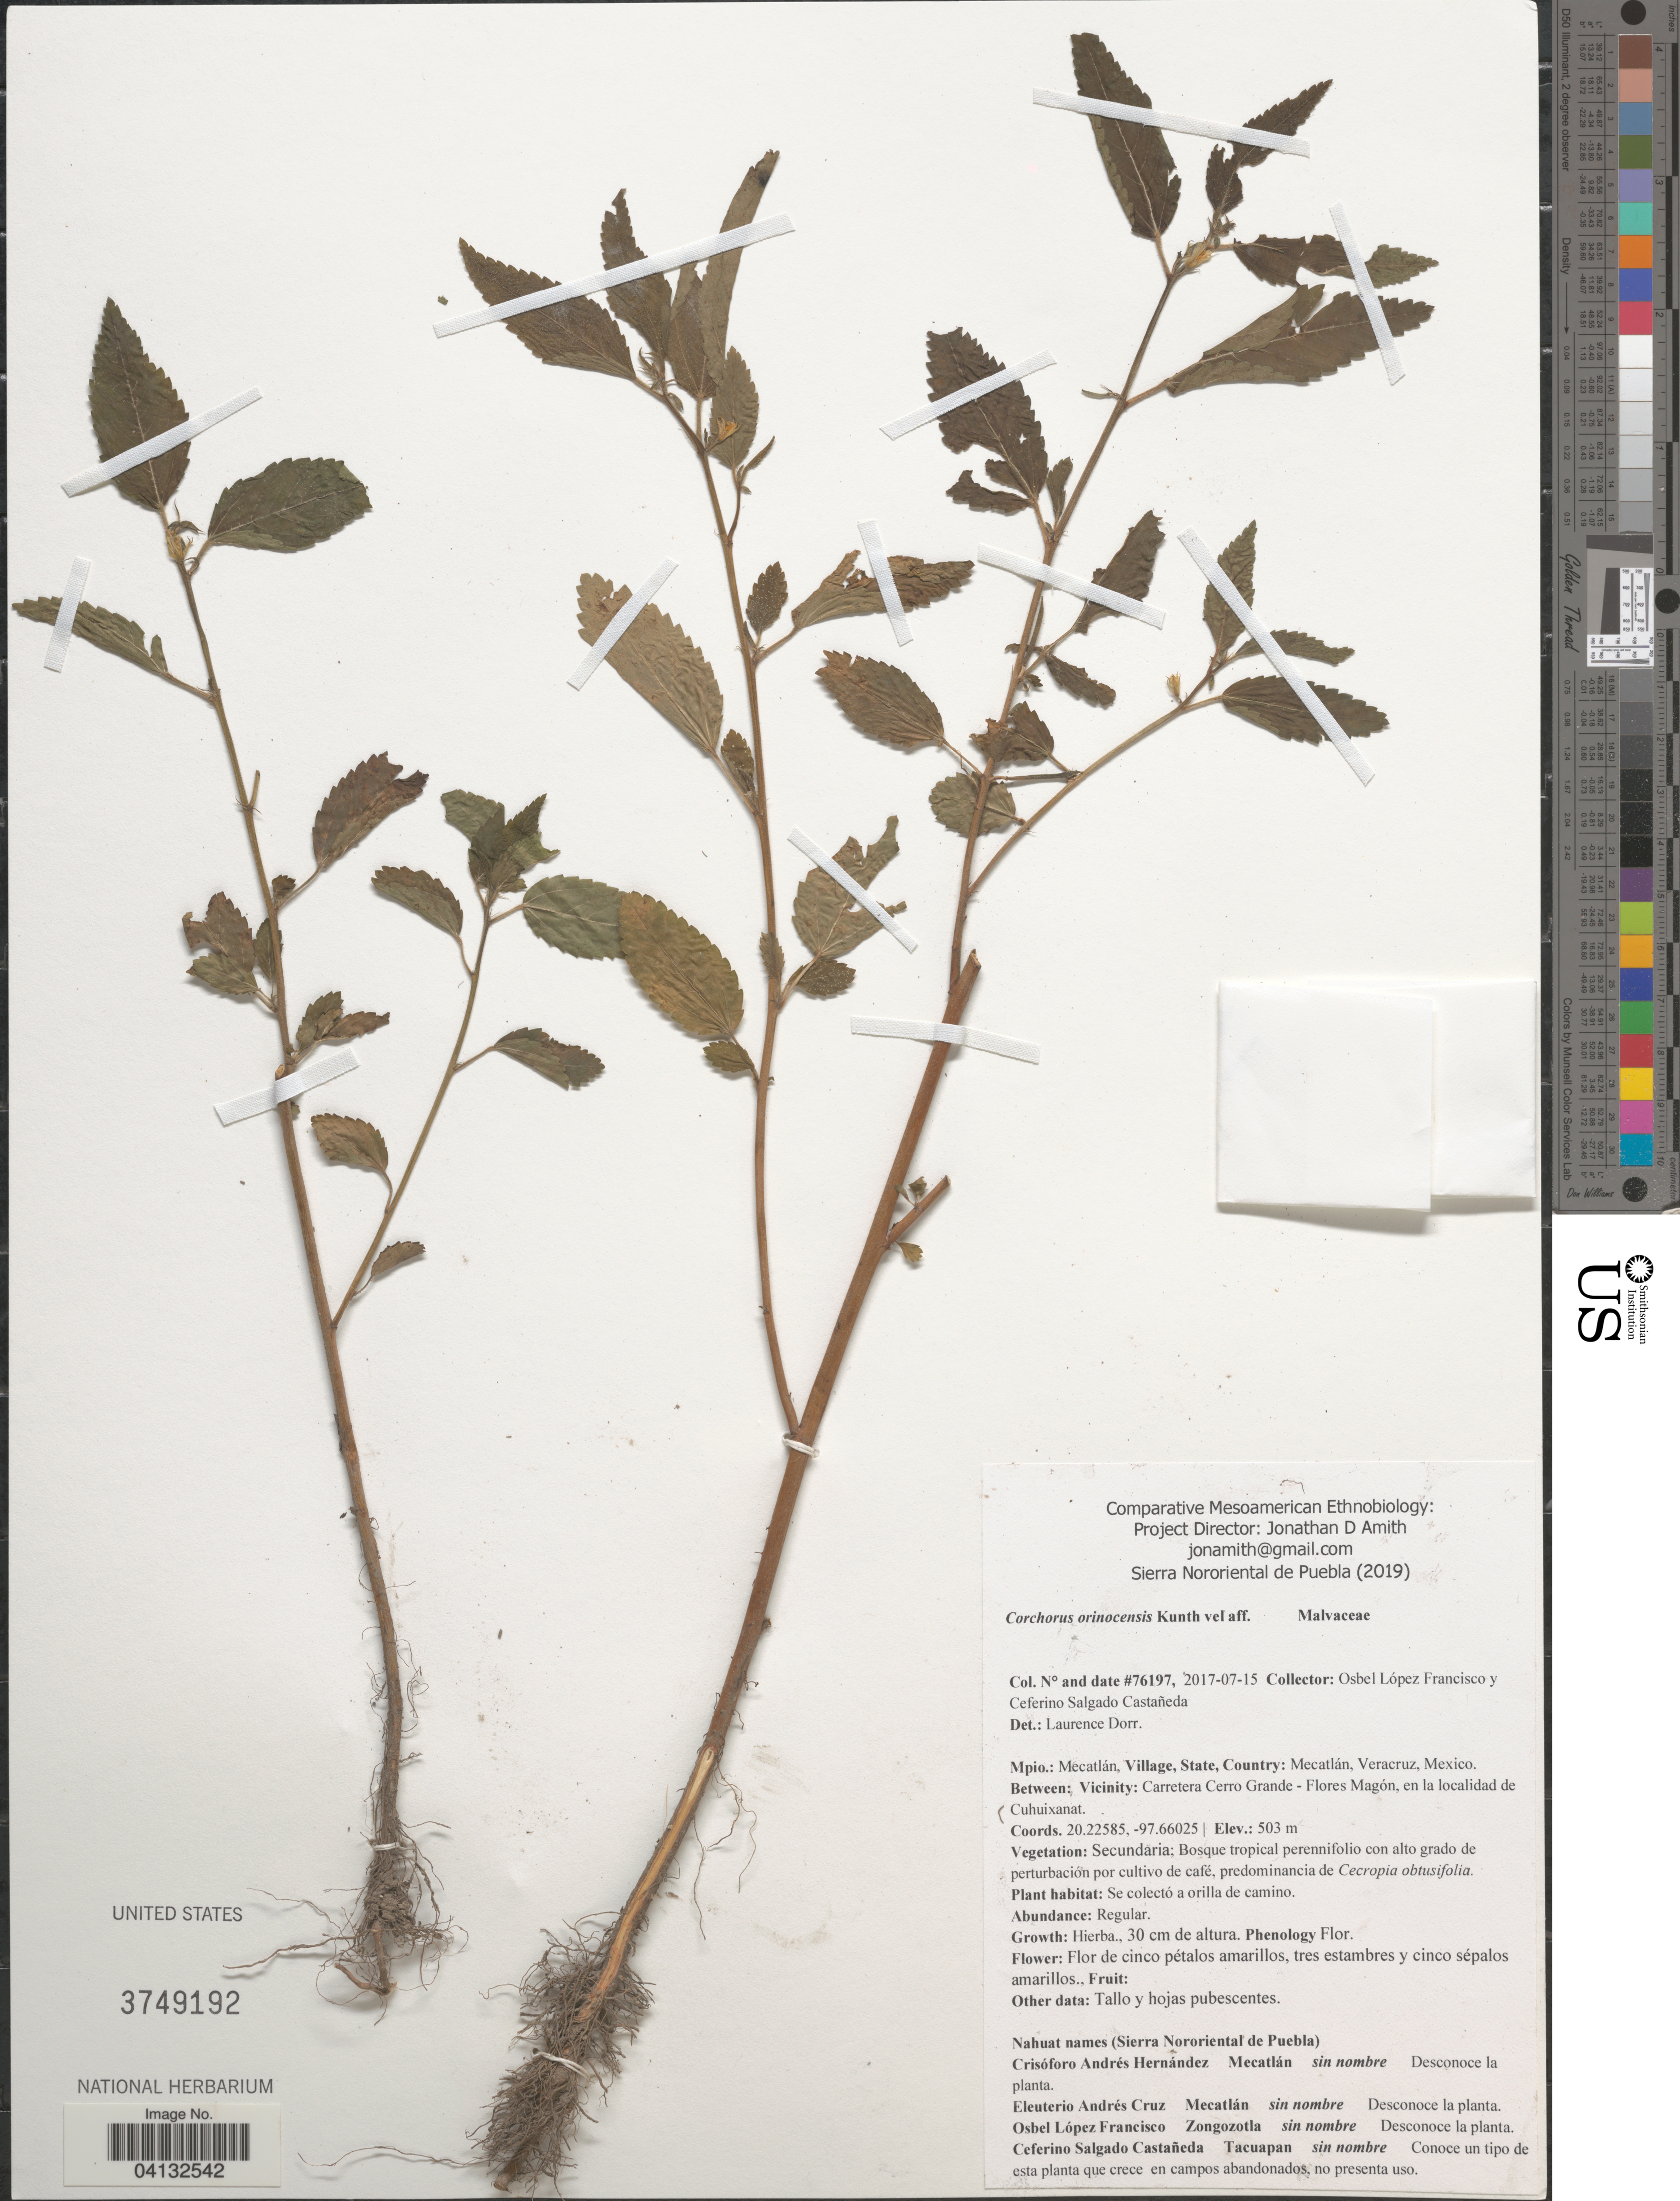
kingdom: Plantae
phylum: Tracheophyta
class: Magnoliopsida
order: Malvales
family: Malvaceae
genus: Corchorus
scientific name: Corchorus orinocensis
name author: Kunth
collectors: O. Francisco & C. Salgado Castañeda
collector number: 76197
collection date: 2017-07-15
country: Mexico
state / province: Veracruz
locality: Mpio.: Mecatlán, Village: Mecatlán, Veracruz. Between: Vicinity: Carretera Cerro Grande - Flores Magón, en la localidad de Cuhuixanat.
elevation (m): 503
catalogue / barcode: US 3749192